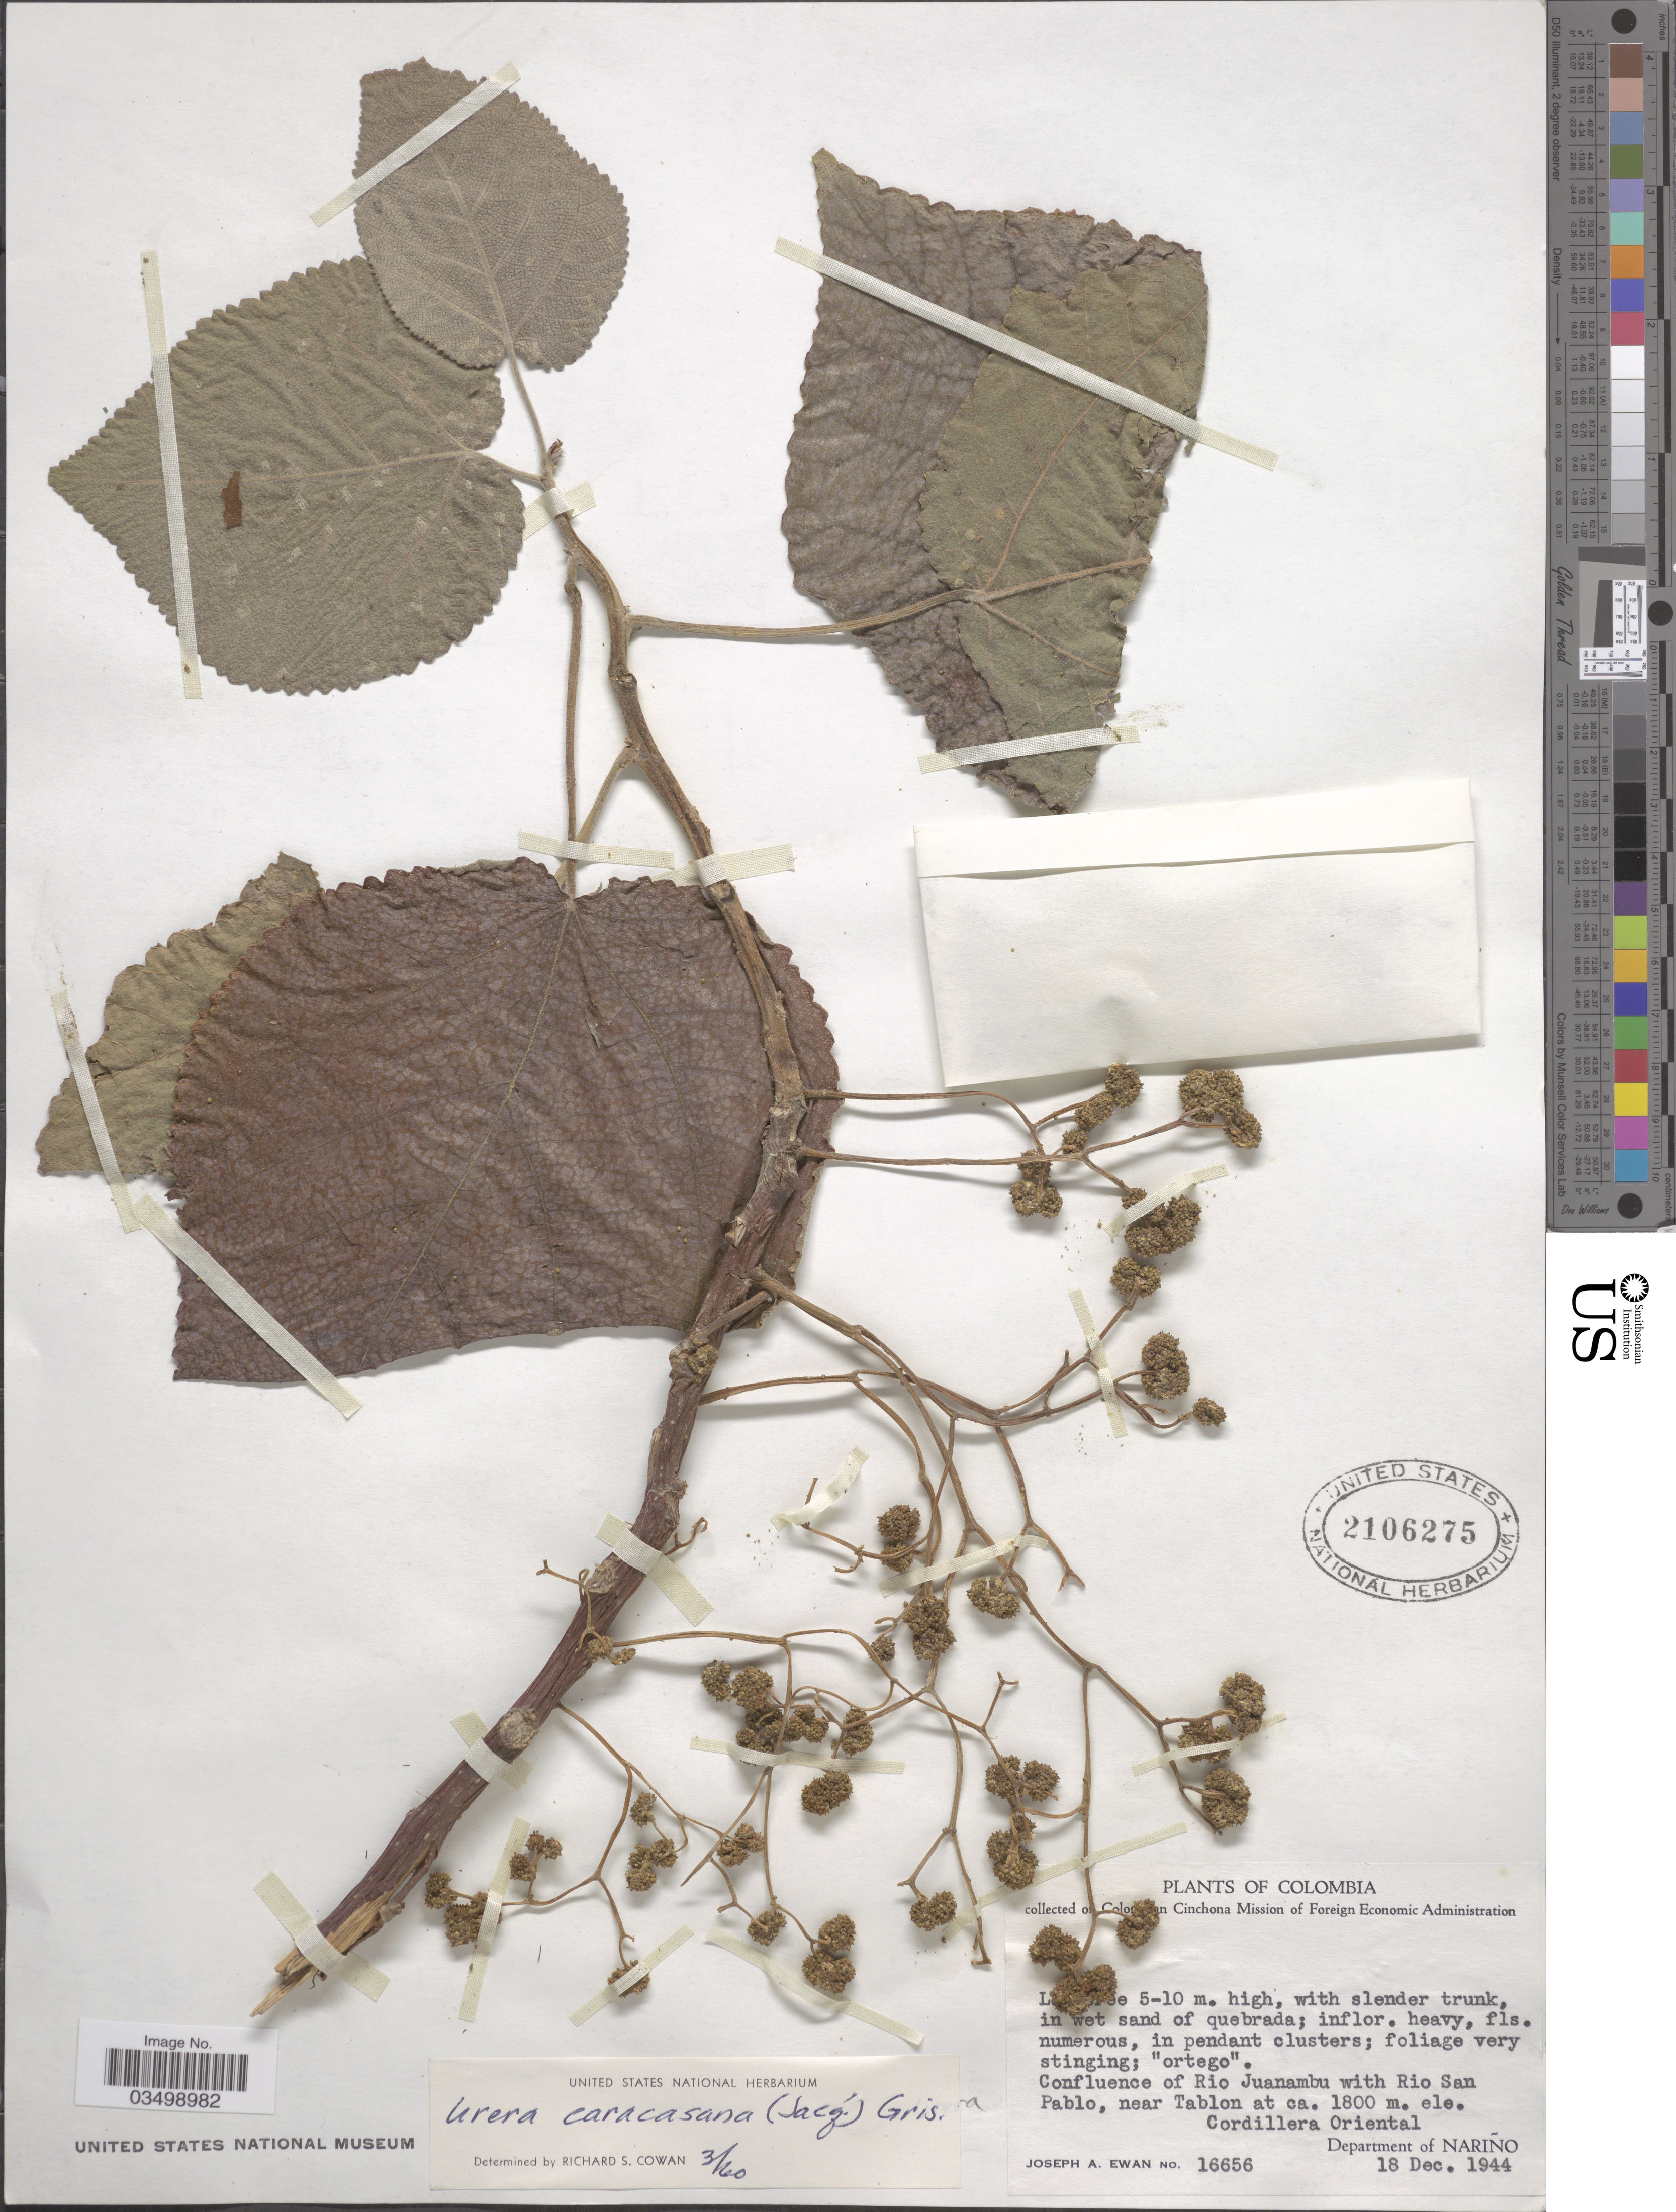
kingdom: Plantae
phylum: Tracheophyta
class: Magnoliopsida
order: Rosales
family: Urticaceae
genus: Urera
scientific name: Urera caracasana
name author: (Jacq.) Gaudich. ex Griseb.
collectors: J. A. Ewan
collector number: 16656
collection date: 1944-12-18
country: Colombia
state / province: Nariño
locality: Confluence of Rio Juanambu with Rio San Pablo, near Tablon. Cordillera Oriental. Department of Nariño.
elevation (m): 1800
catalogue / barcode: US 2106275